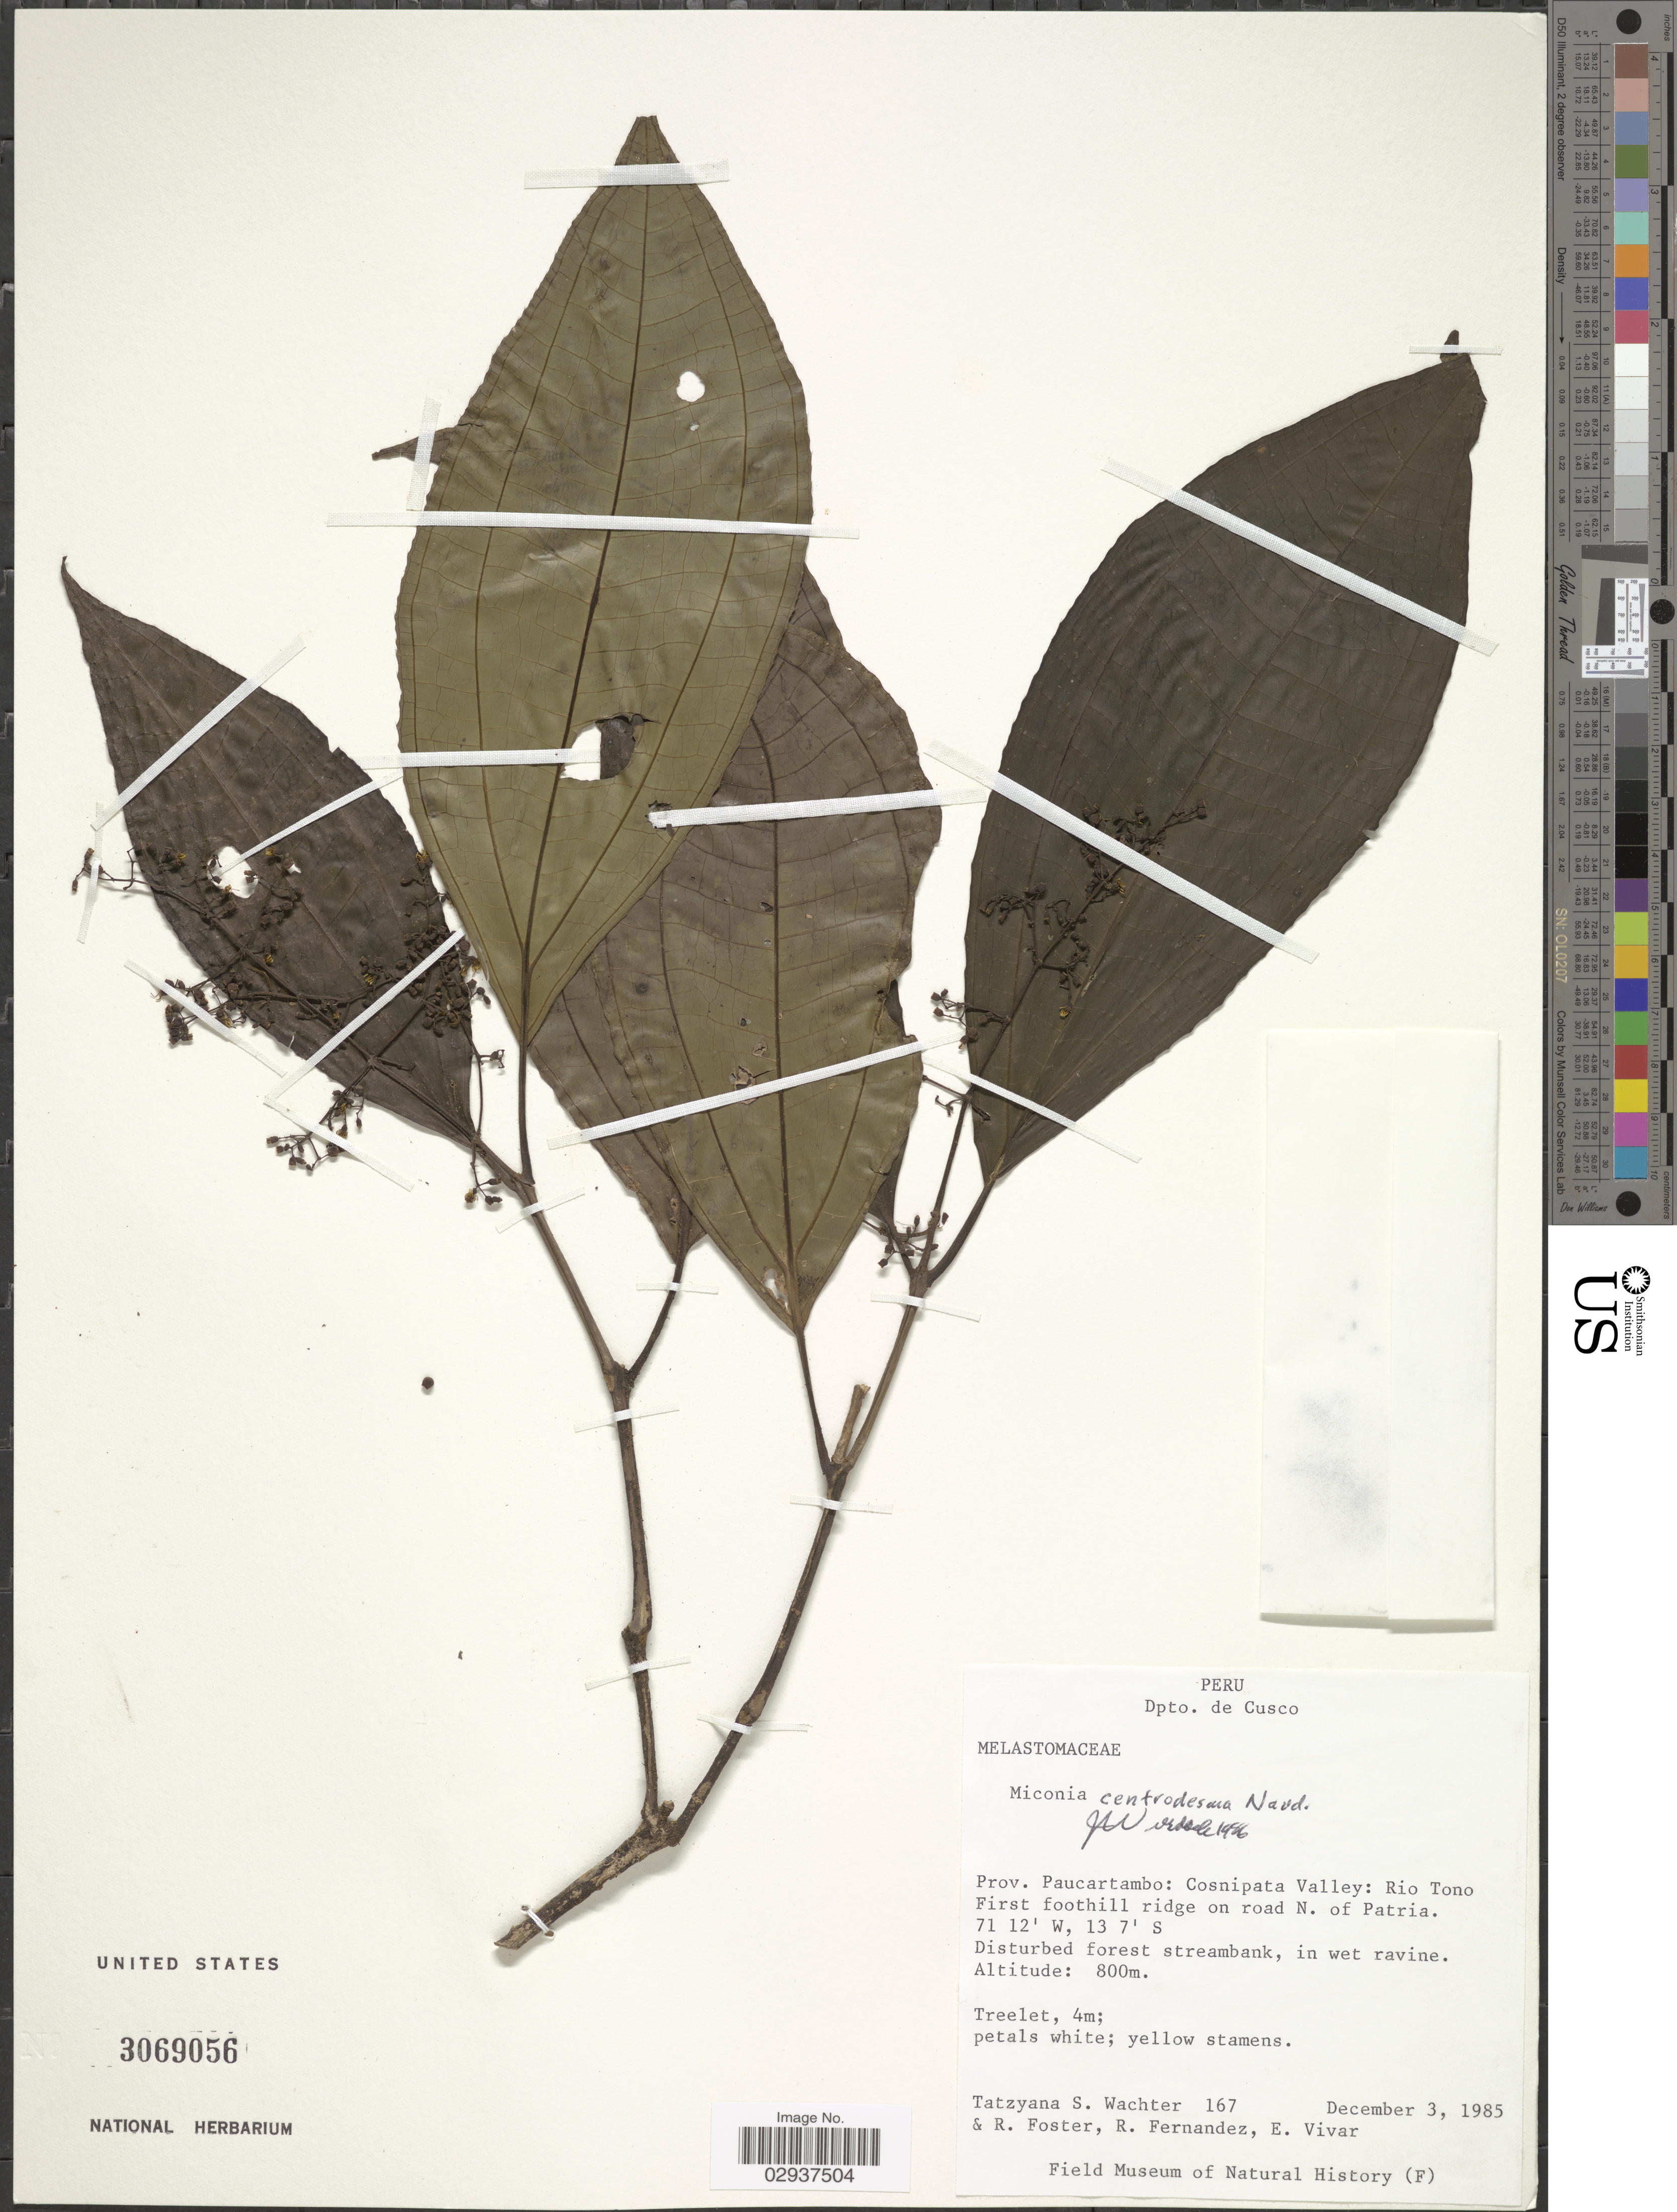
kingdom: Plantae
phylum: Tracheophyta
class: Magnoliopsida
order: Myrtales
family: Melastomataceae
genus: Miconia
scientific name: Miconia centrodesma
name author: Naudin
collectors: T. Wachter, R. Foster, R. Fernandez & E. Vivar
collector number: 167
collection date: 1985-12-03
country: Peru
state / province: Cusco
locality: Dpto. de Cusco. Prov. Paucartambo: Cosnipata Valley: Rio Tono. First foothill ridge on road N. of Patria.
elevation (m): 800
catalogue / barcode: US 3069056